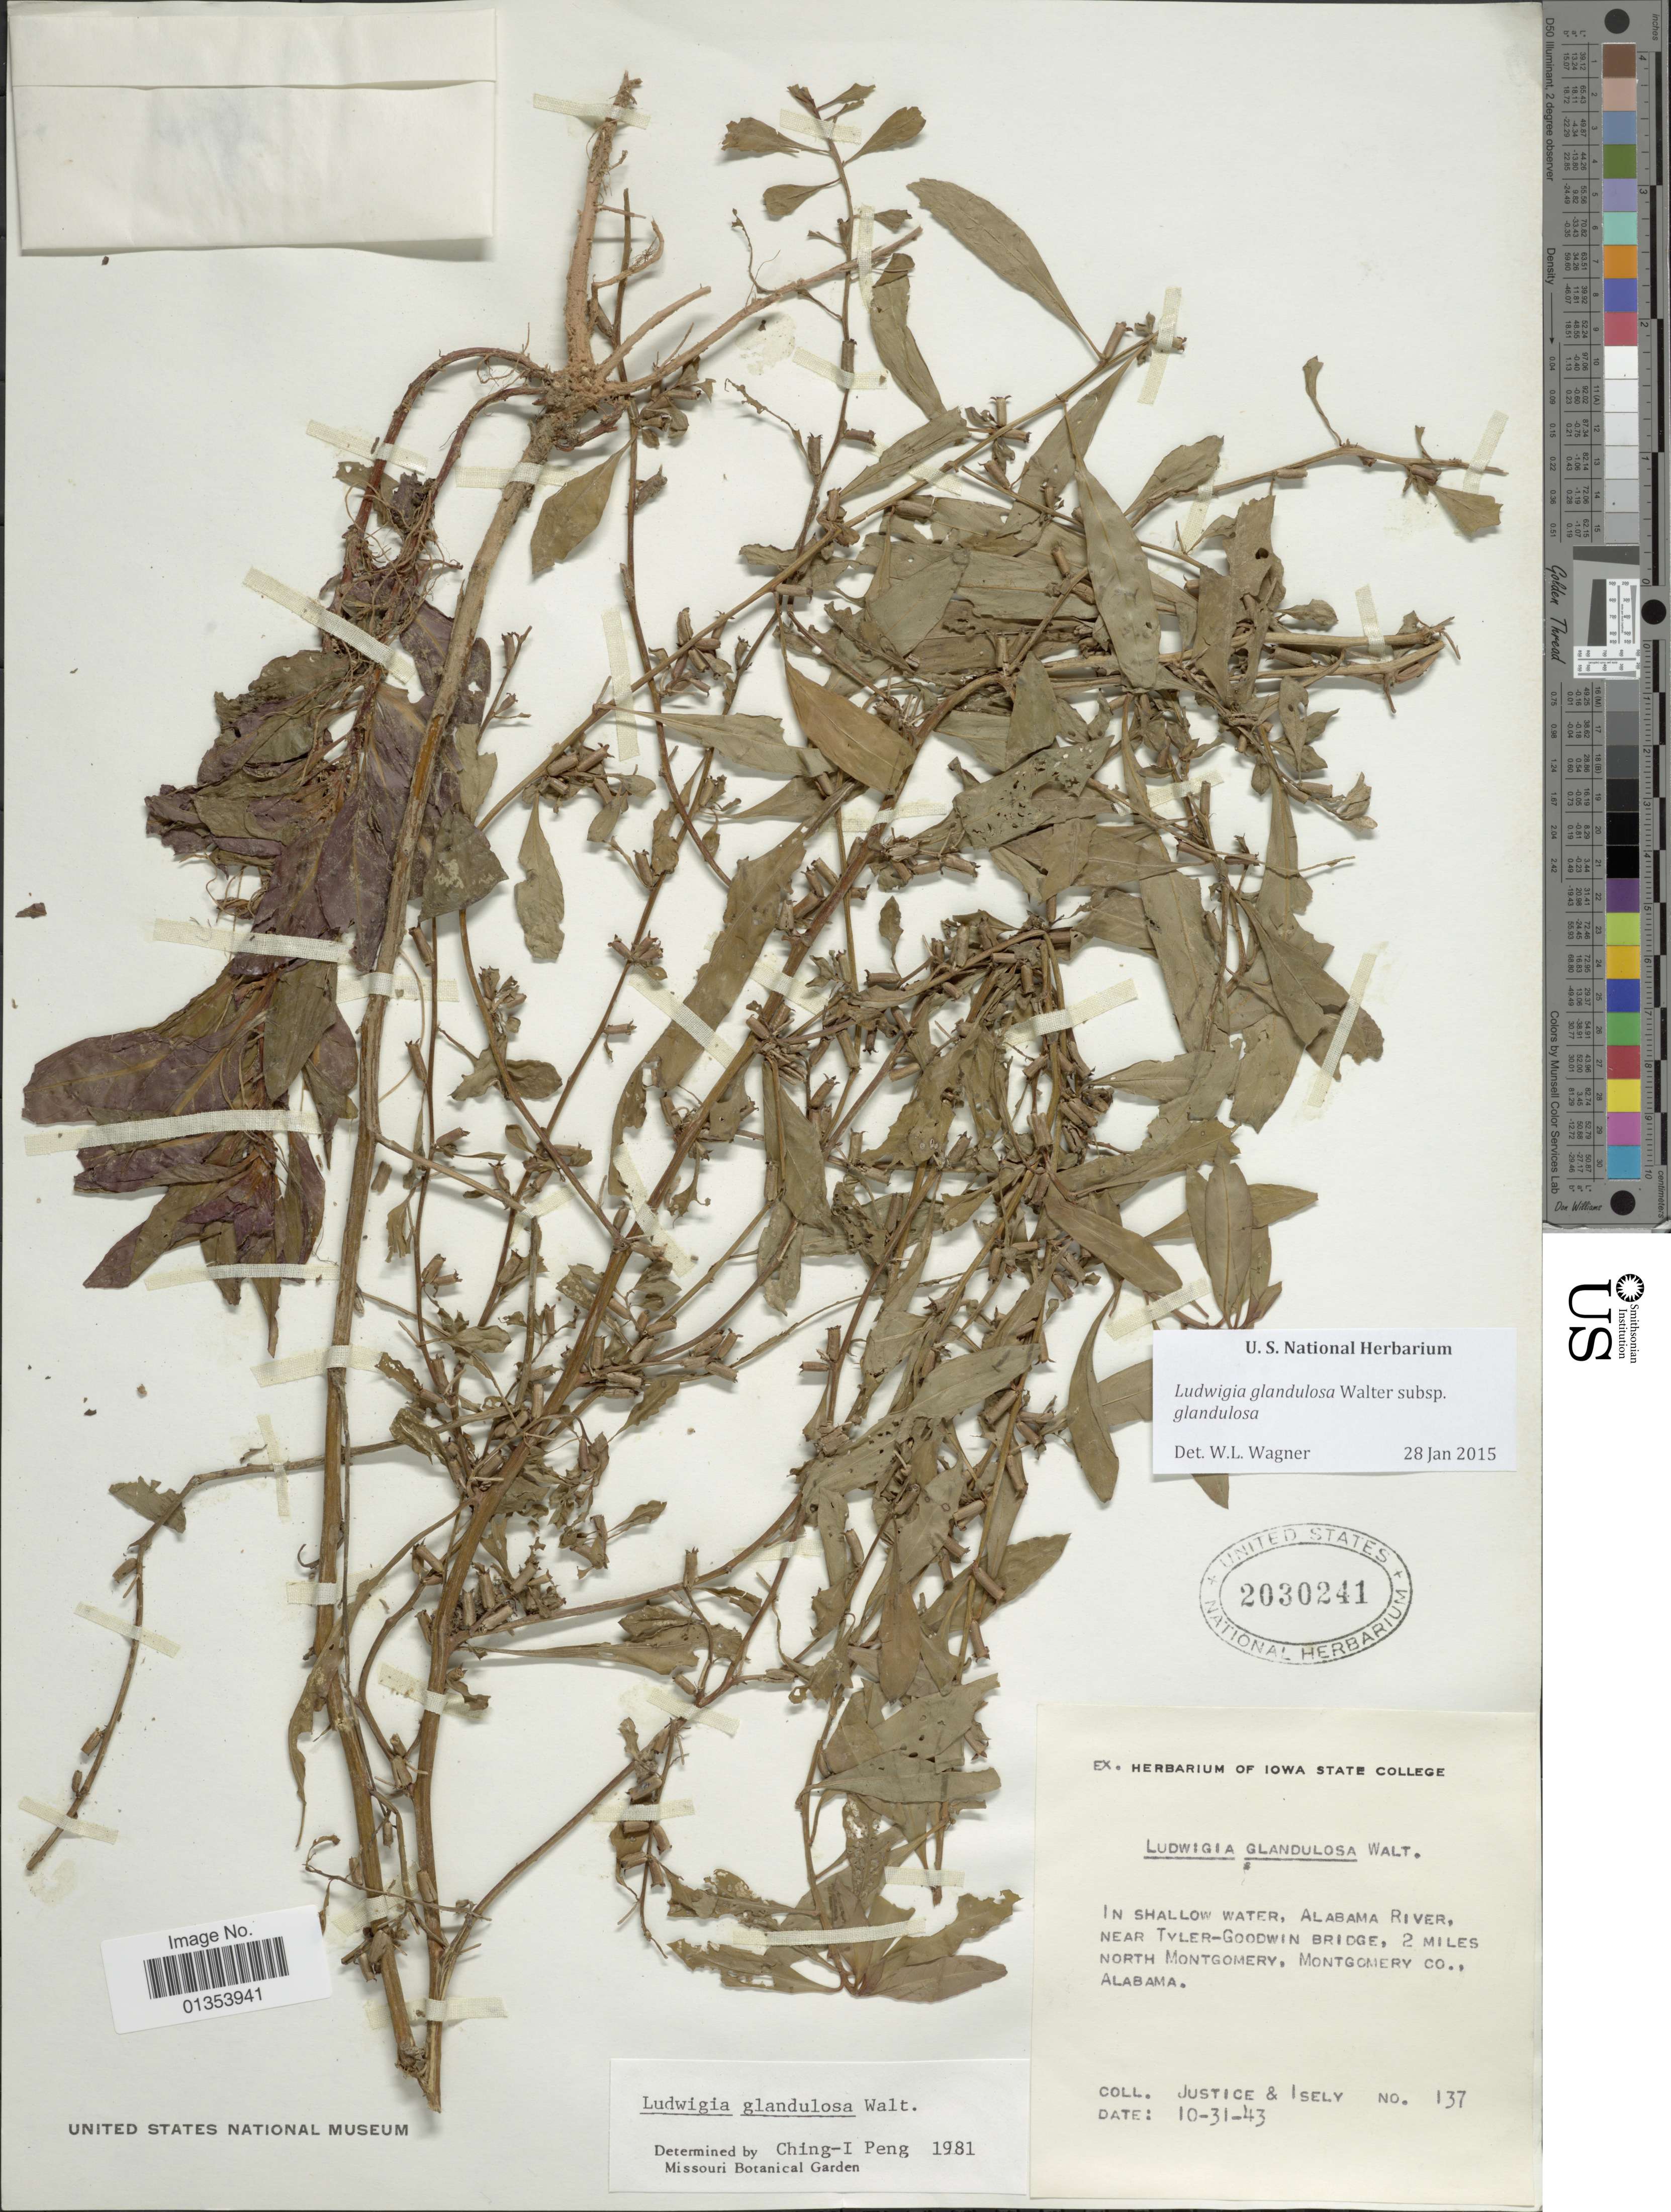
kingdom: Plantae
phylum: Tracheophyta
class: Magnoliopsida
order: Myrtales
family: Onagraceae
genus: Ludwigia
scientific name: Ludwigia glandulosa subsp. glandulosa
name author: Walter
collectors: Justice & Isely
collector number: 137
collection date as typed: Transcribed d/m/y: 31/10/43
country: United States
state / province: Alabama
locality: Near Tyler-Goodwin Bridge, 2 miles north Montgomery Co.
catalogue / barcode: US 2030241